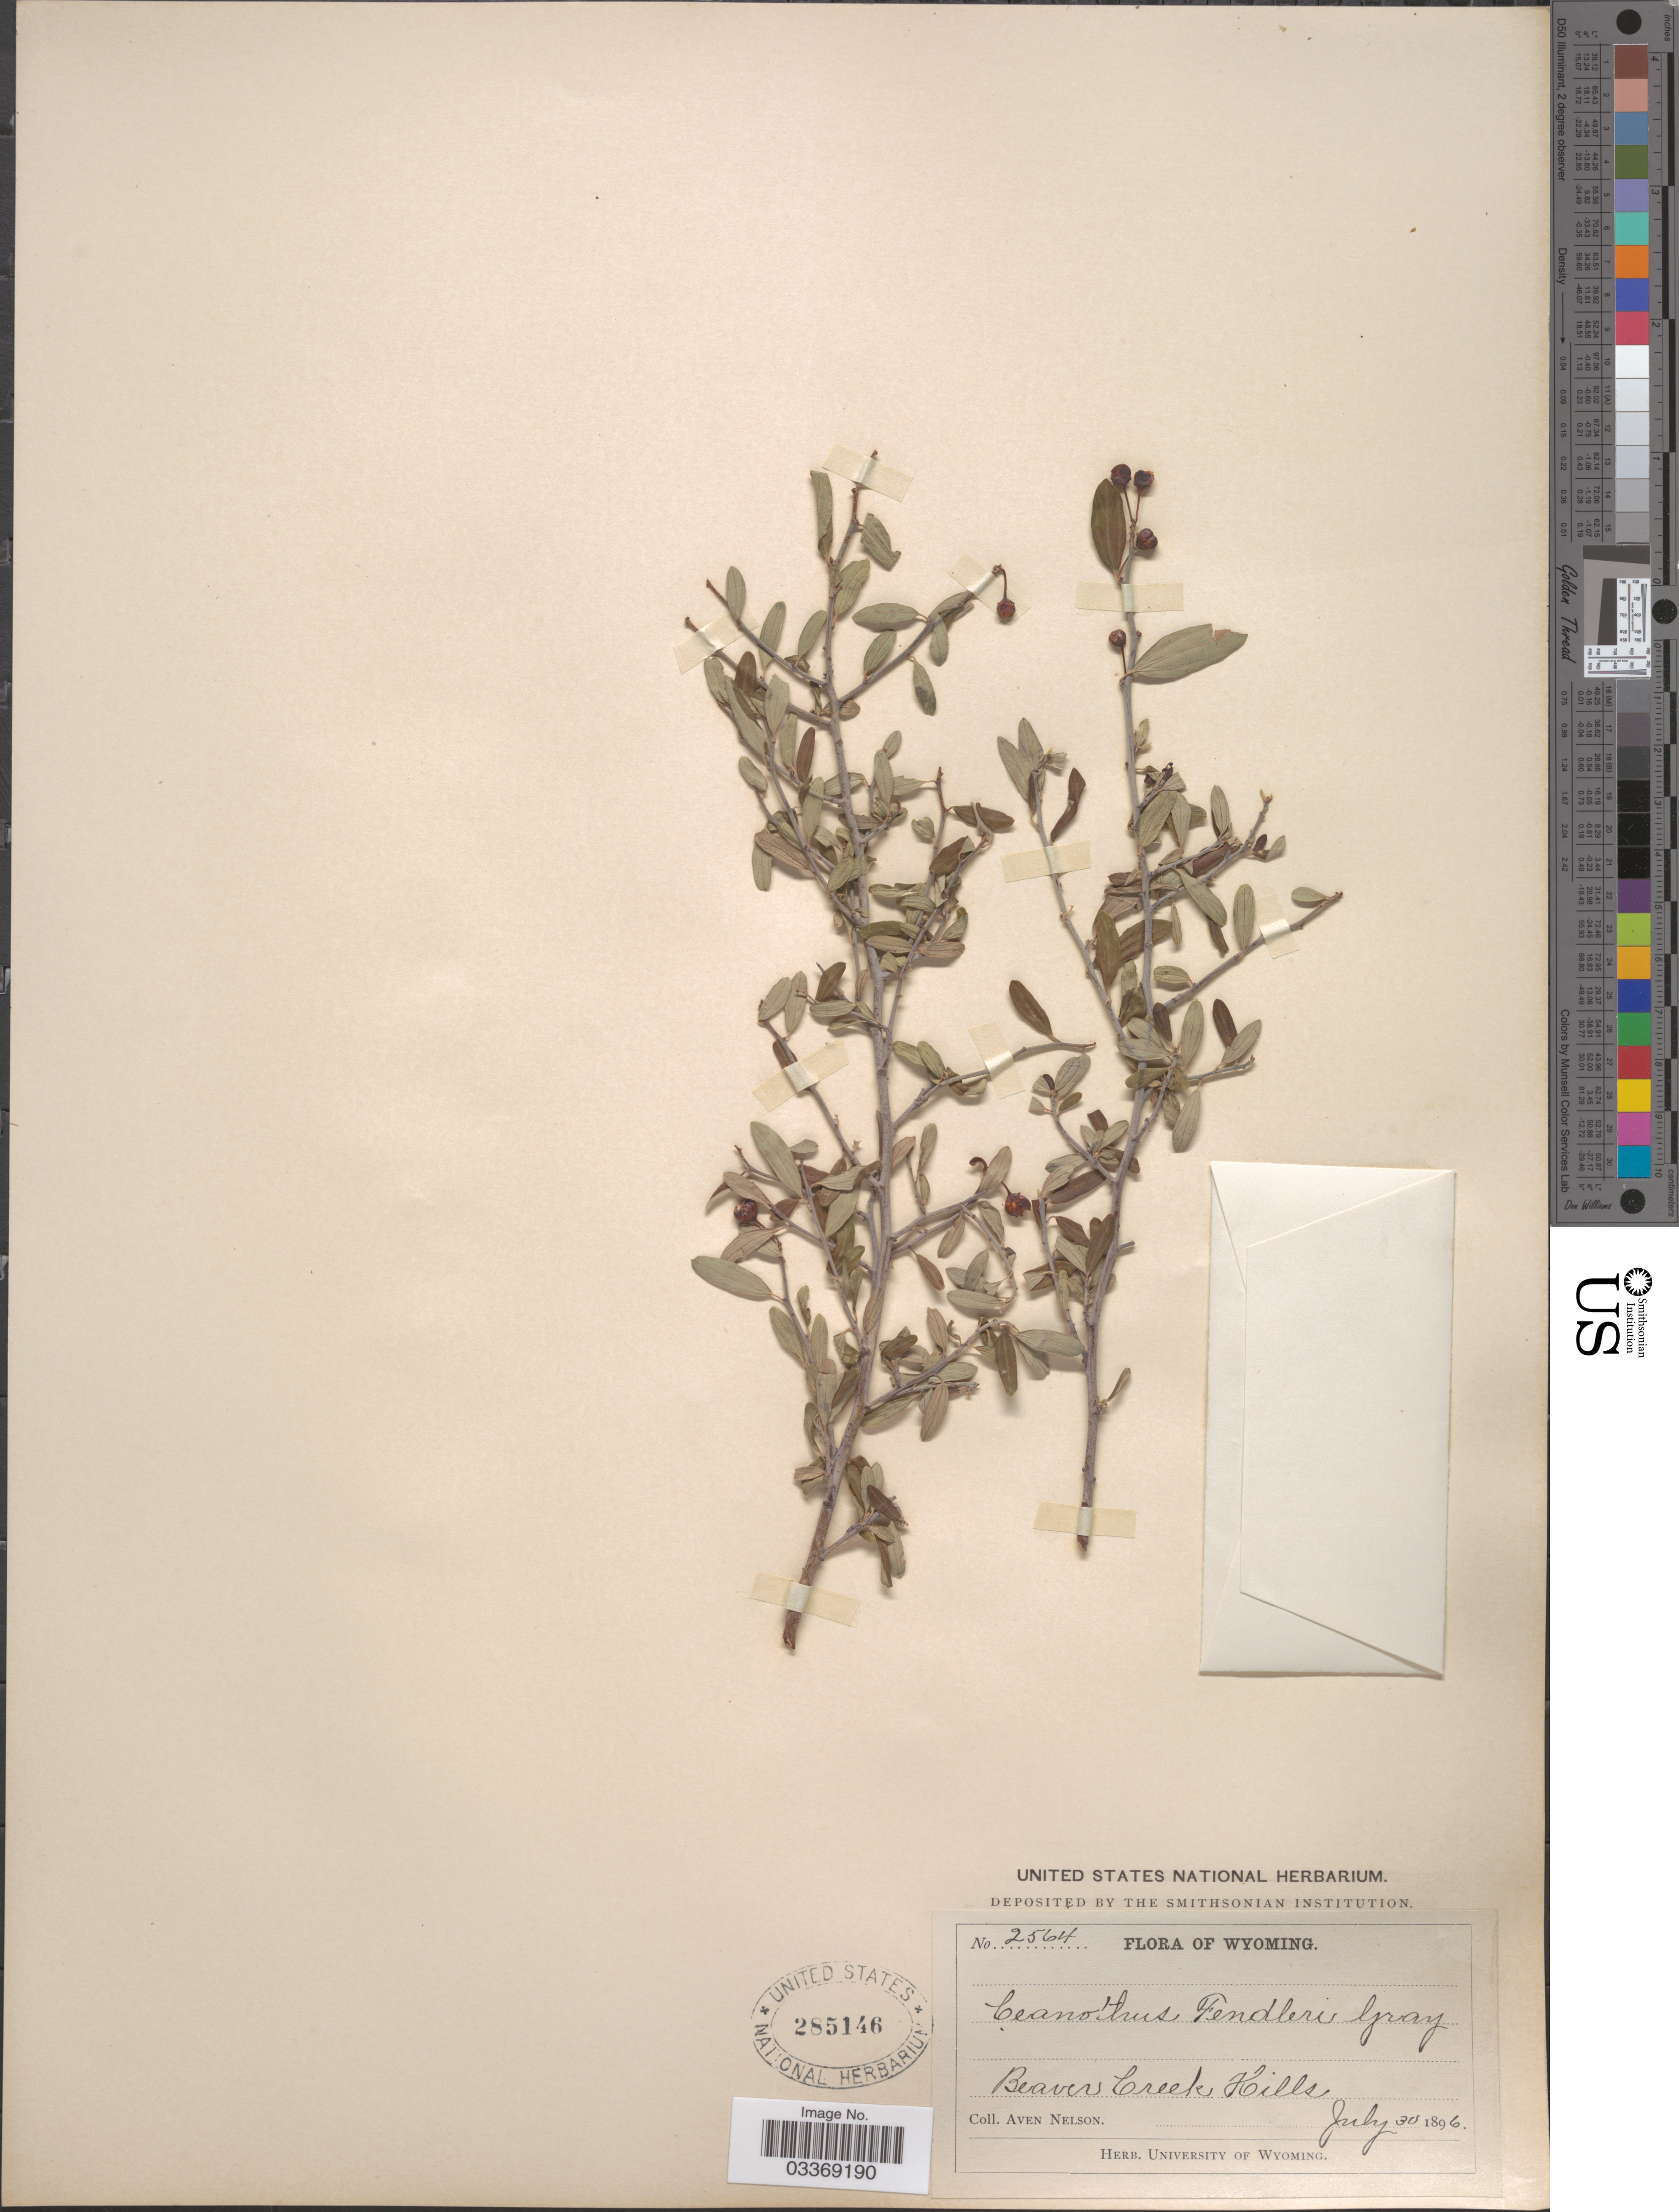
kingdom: Plantae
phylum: Tracheophyta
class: Magnoliopsida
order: Rosales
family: Rhamnaceae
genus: Ceanothus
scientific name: Ceanothus fendleri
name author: A. Gray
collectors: A. Nelson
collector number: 2564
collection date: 1896-07-30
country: United States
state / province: Wyoming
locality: Beavers Creek Hills.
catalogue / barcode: US 285146